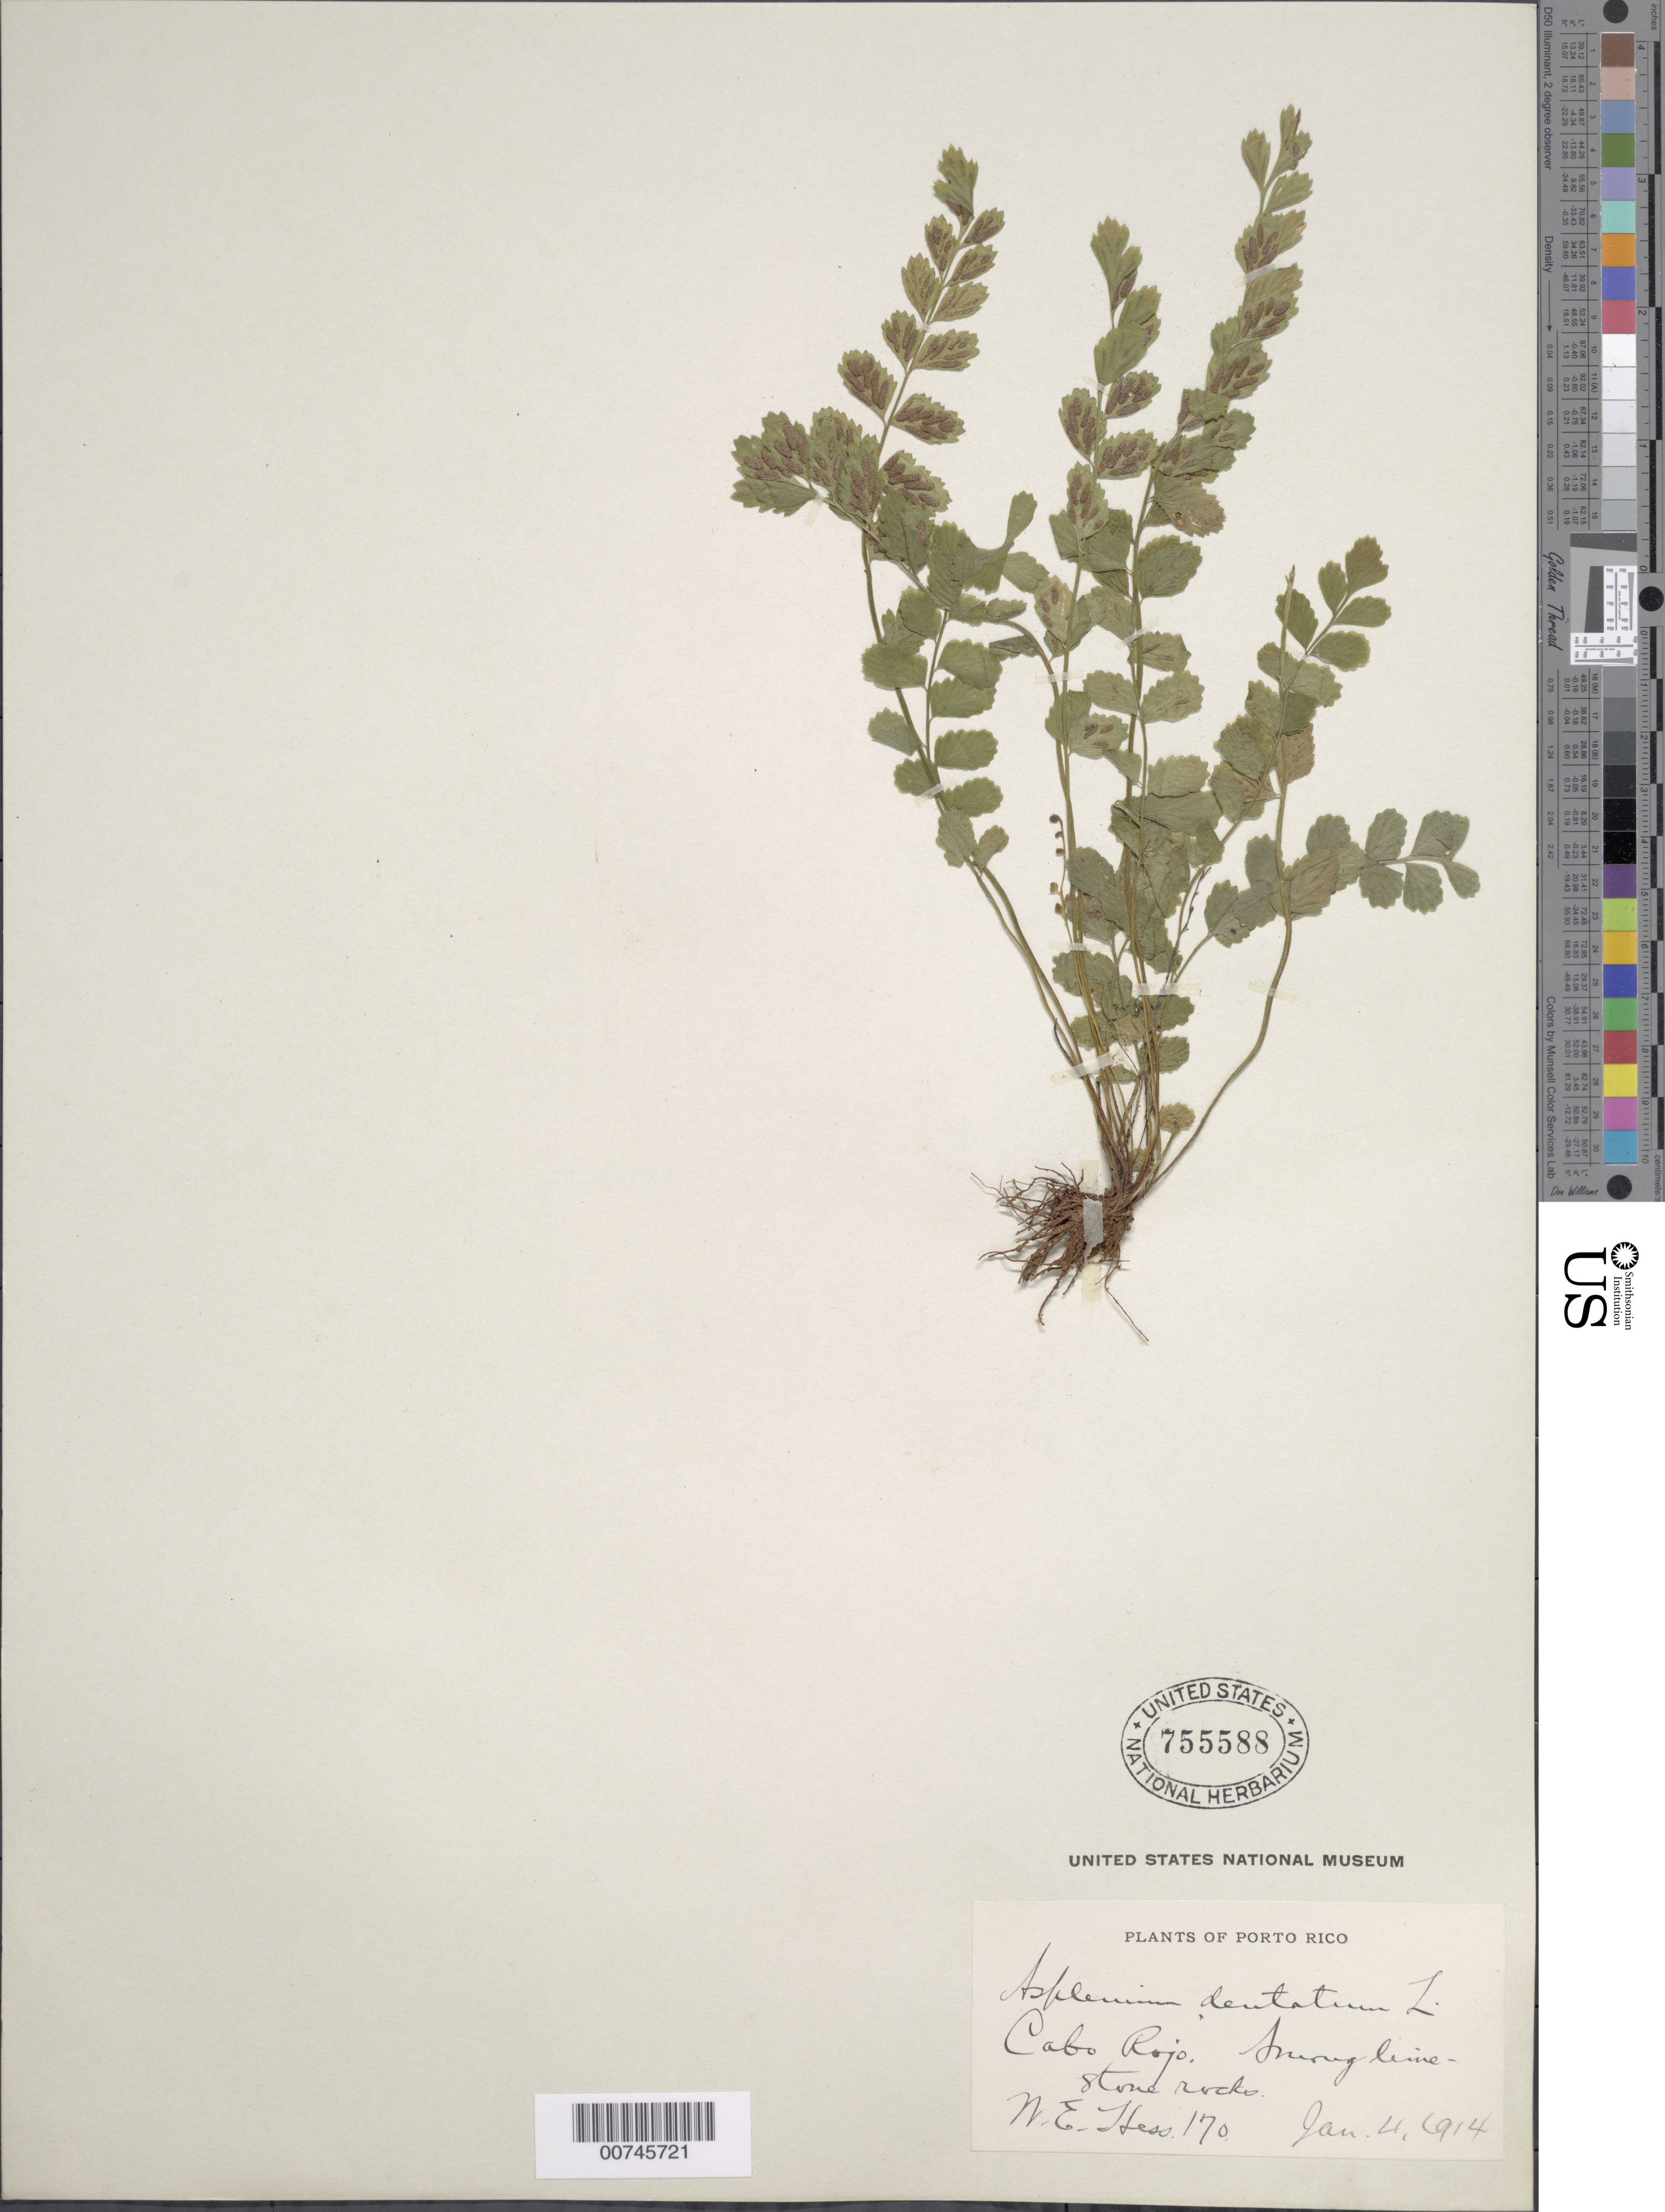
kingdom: Plantae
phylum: Tracheophyta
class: Polypodiopsida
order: Polypodiales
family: Aspleniaceae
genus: Asplenium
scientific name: Asplenium trichomanes-dentatum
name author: L.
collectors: W. Hess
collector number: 170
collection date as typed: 04 Jan 1914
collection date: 1914-01-04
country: Puerto Rico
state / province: Cabo Rojo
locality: Cabo Rojo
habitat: Among limestone rocks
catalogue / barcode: US 755588